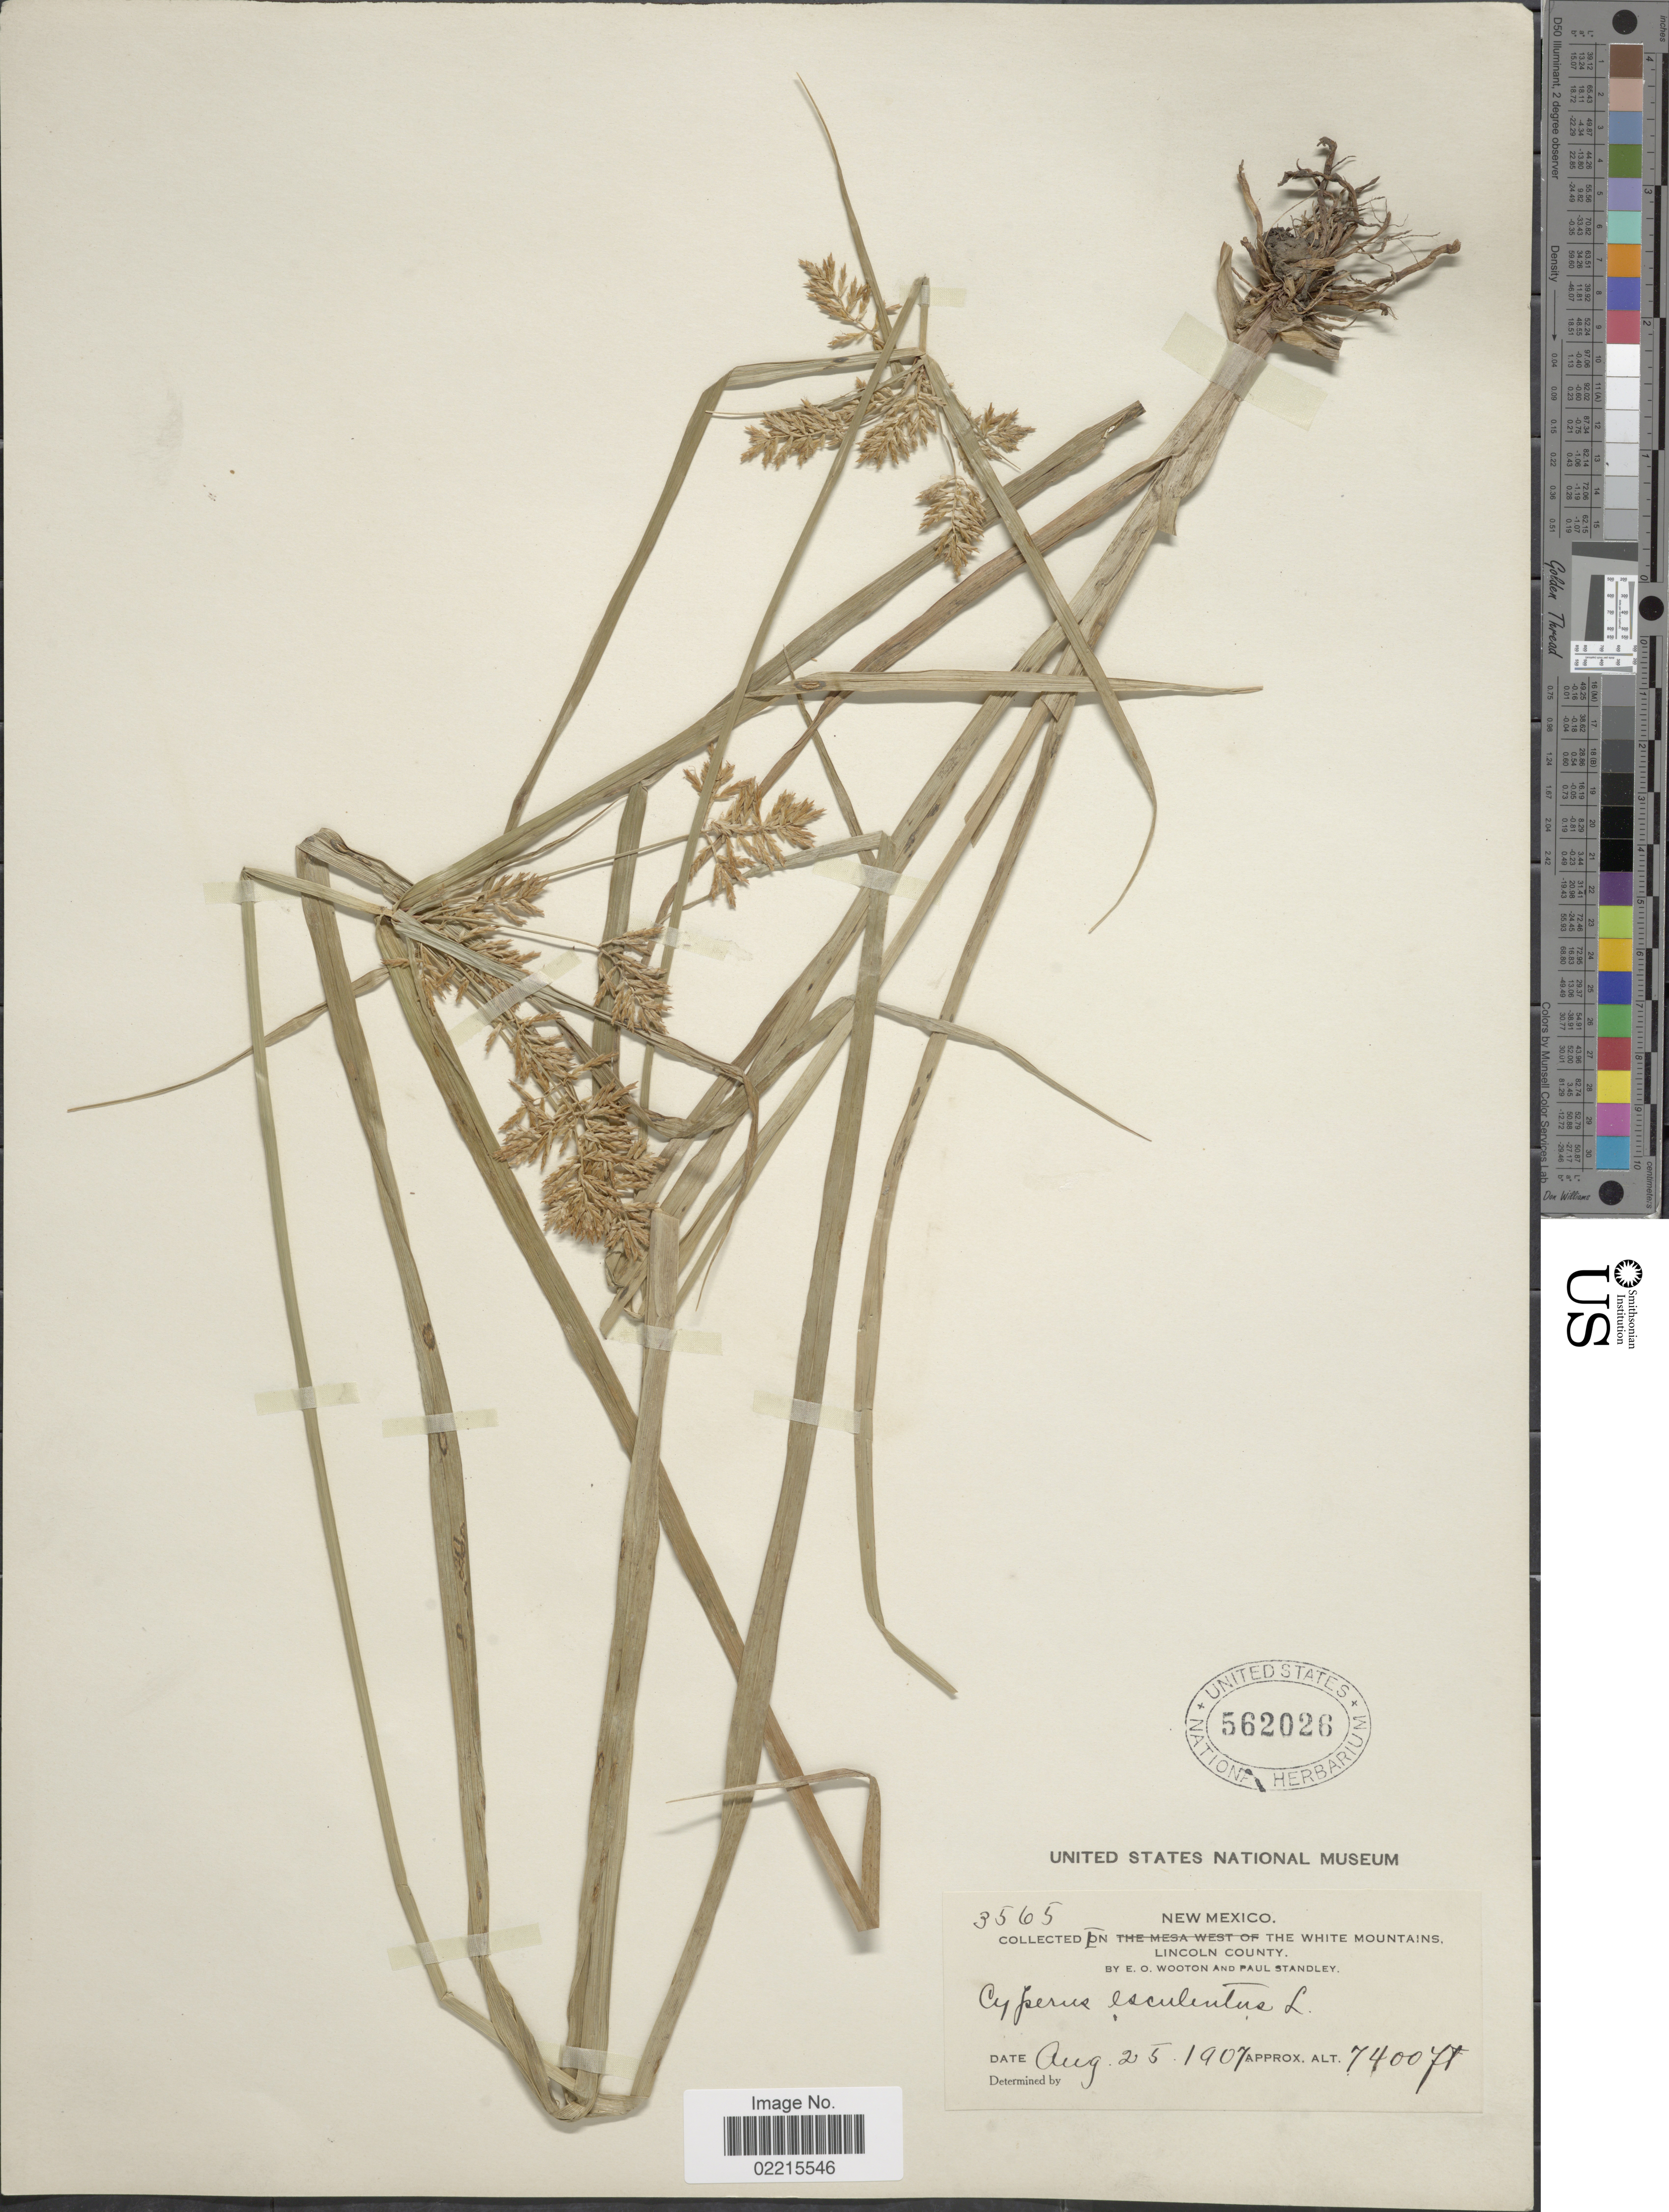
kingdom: Plantae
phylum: Tracheophyta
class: Liliopsida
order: Poales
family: Cyperaceae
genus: Cyperus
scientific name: Cyperus esculentus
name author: L.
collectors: E. O. Wooton & P. C. Standley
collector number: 3565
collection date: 1907-08-25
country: United States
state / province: New Mexico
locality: In The White Mountains, Lincoln County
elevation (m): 2256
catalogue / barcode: US 562026